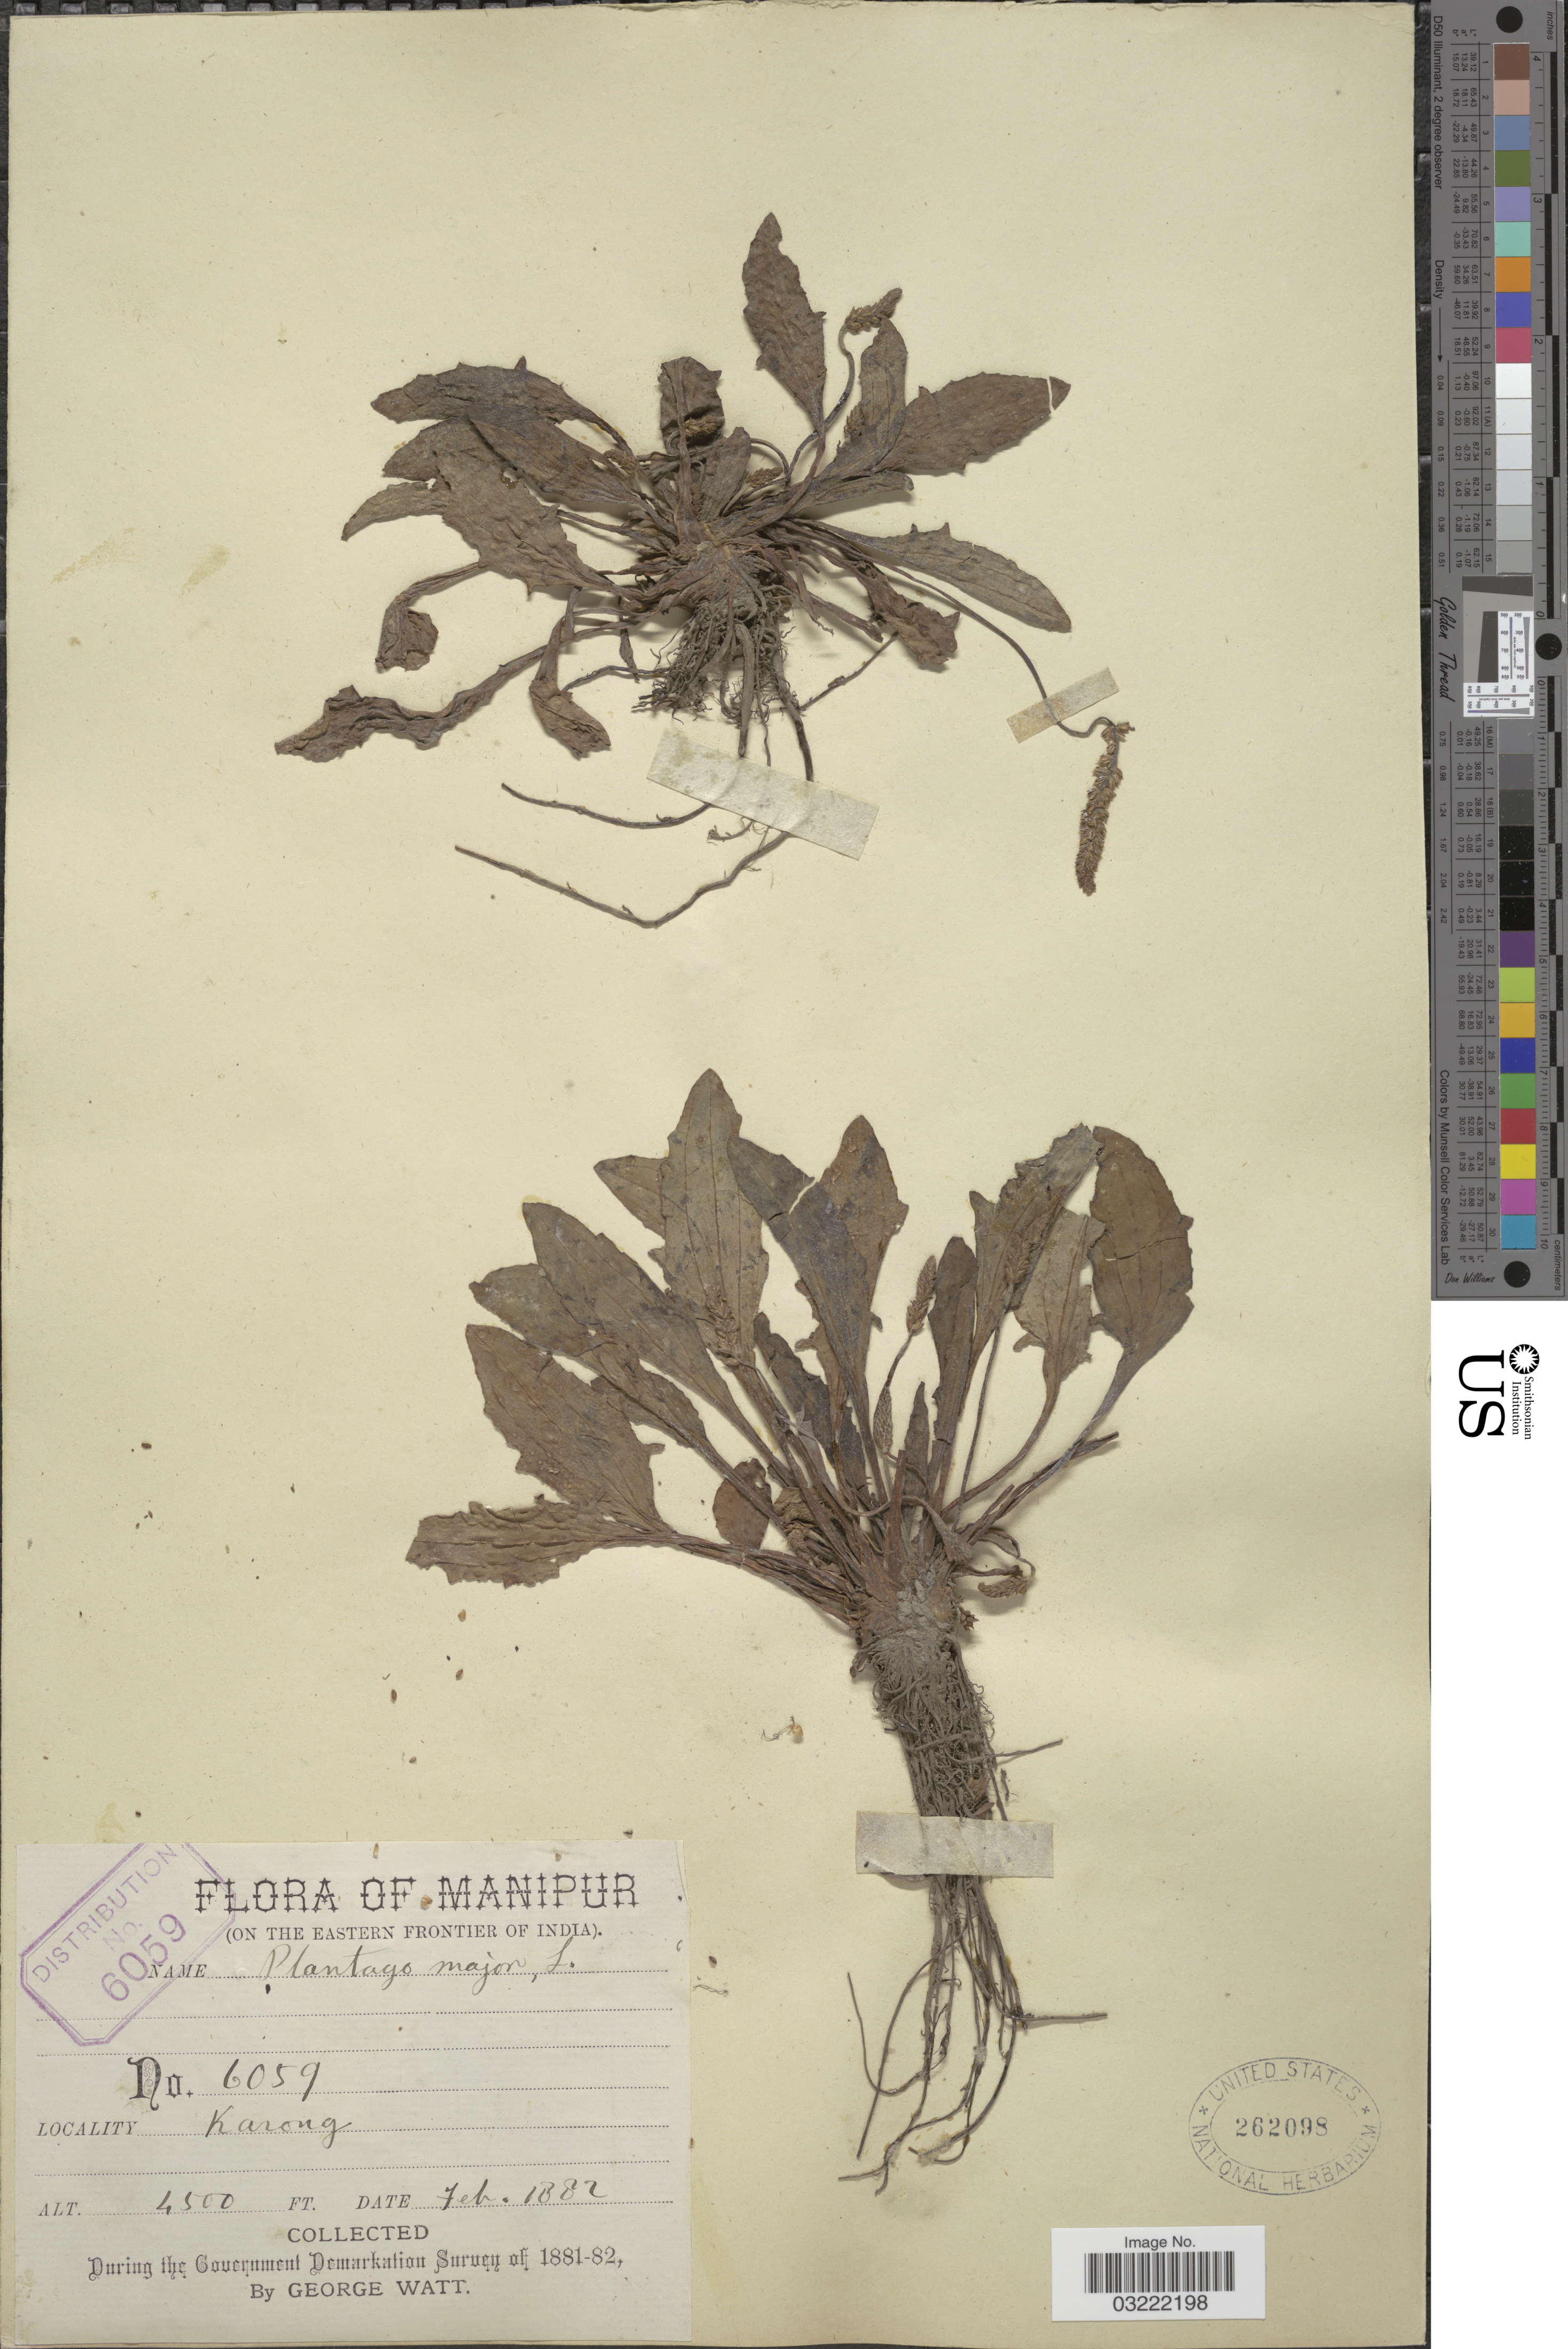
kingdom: Plantae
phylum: Tracheophyta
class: Magnoliopsida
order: Lamiales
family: Plantaginaceae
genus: Plantago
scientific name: Plantago major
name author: L.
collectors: G. Watt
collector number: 6059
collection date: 1882-02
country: India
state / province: Manipur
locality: On the eastern frontier of India. Karong.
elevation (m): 1372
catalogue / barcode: US 262098